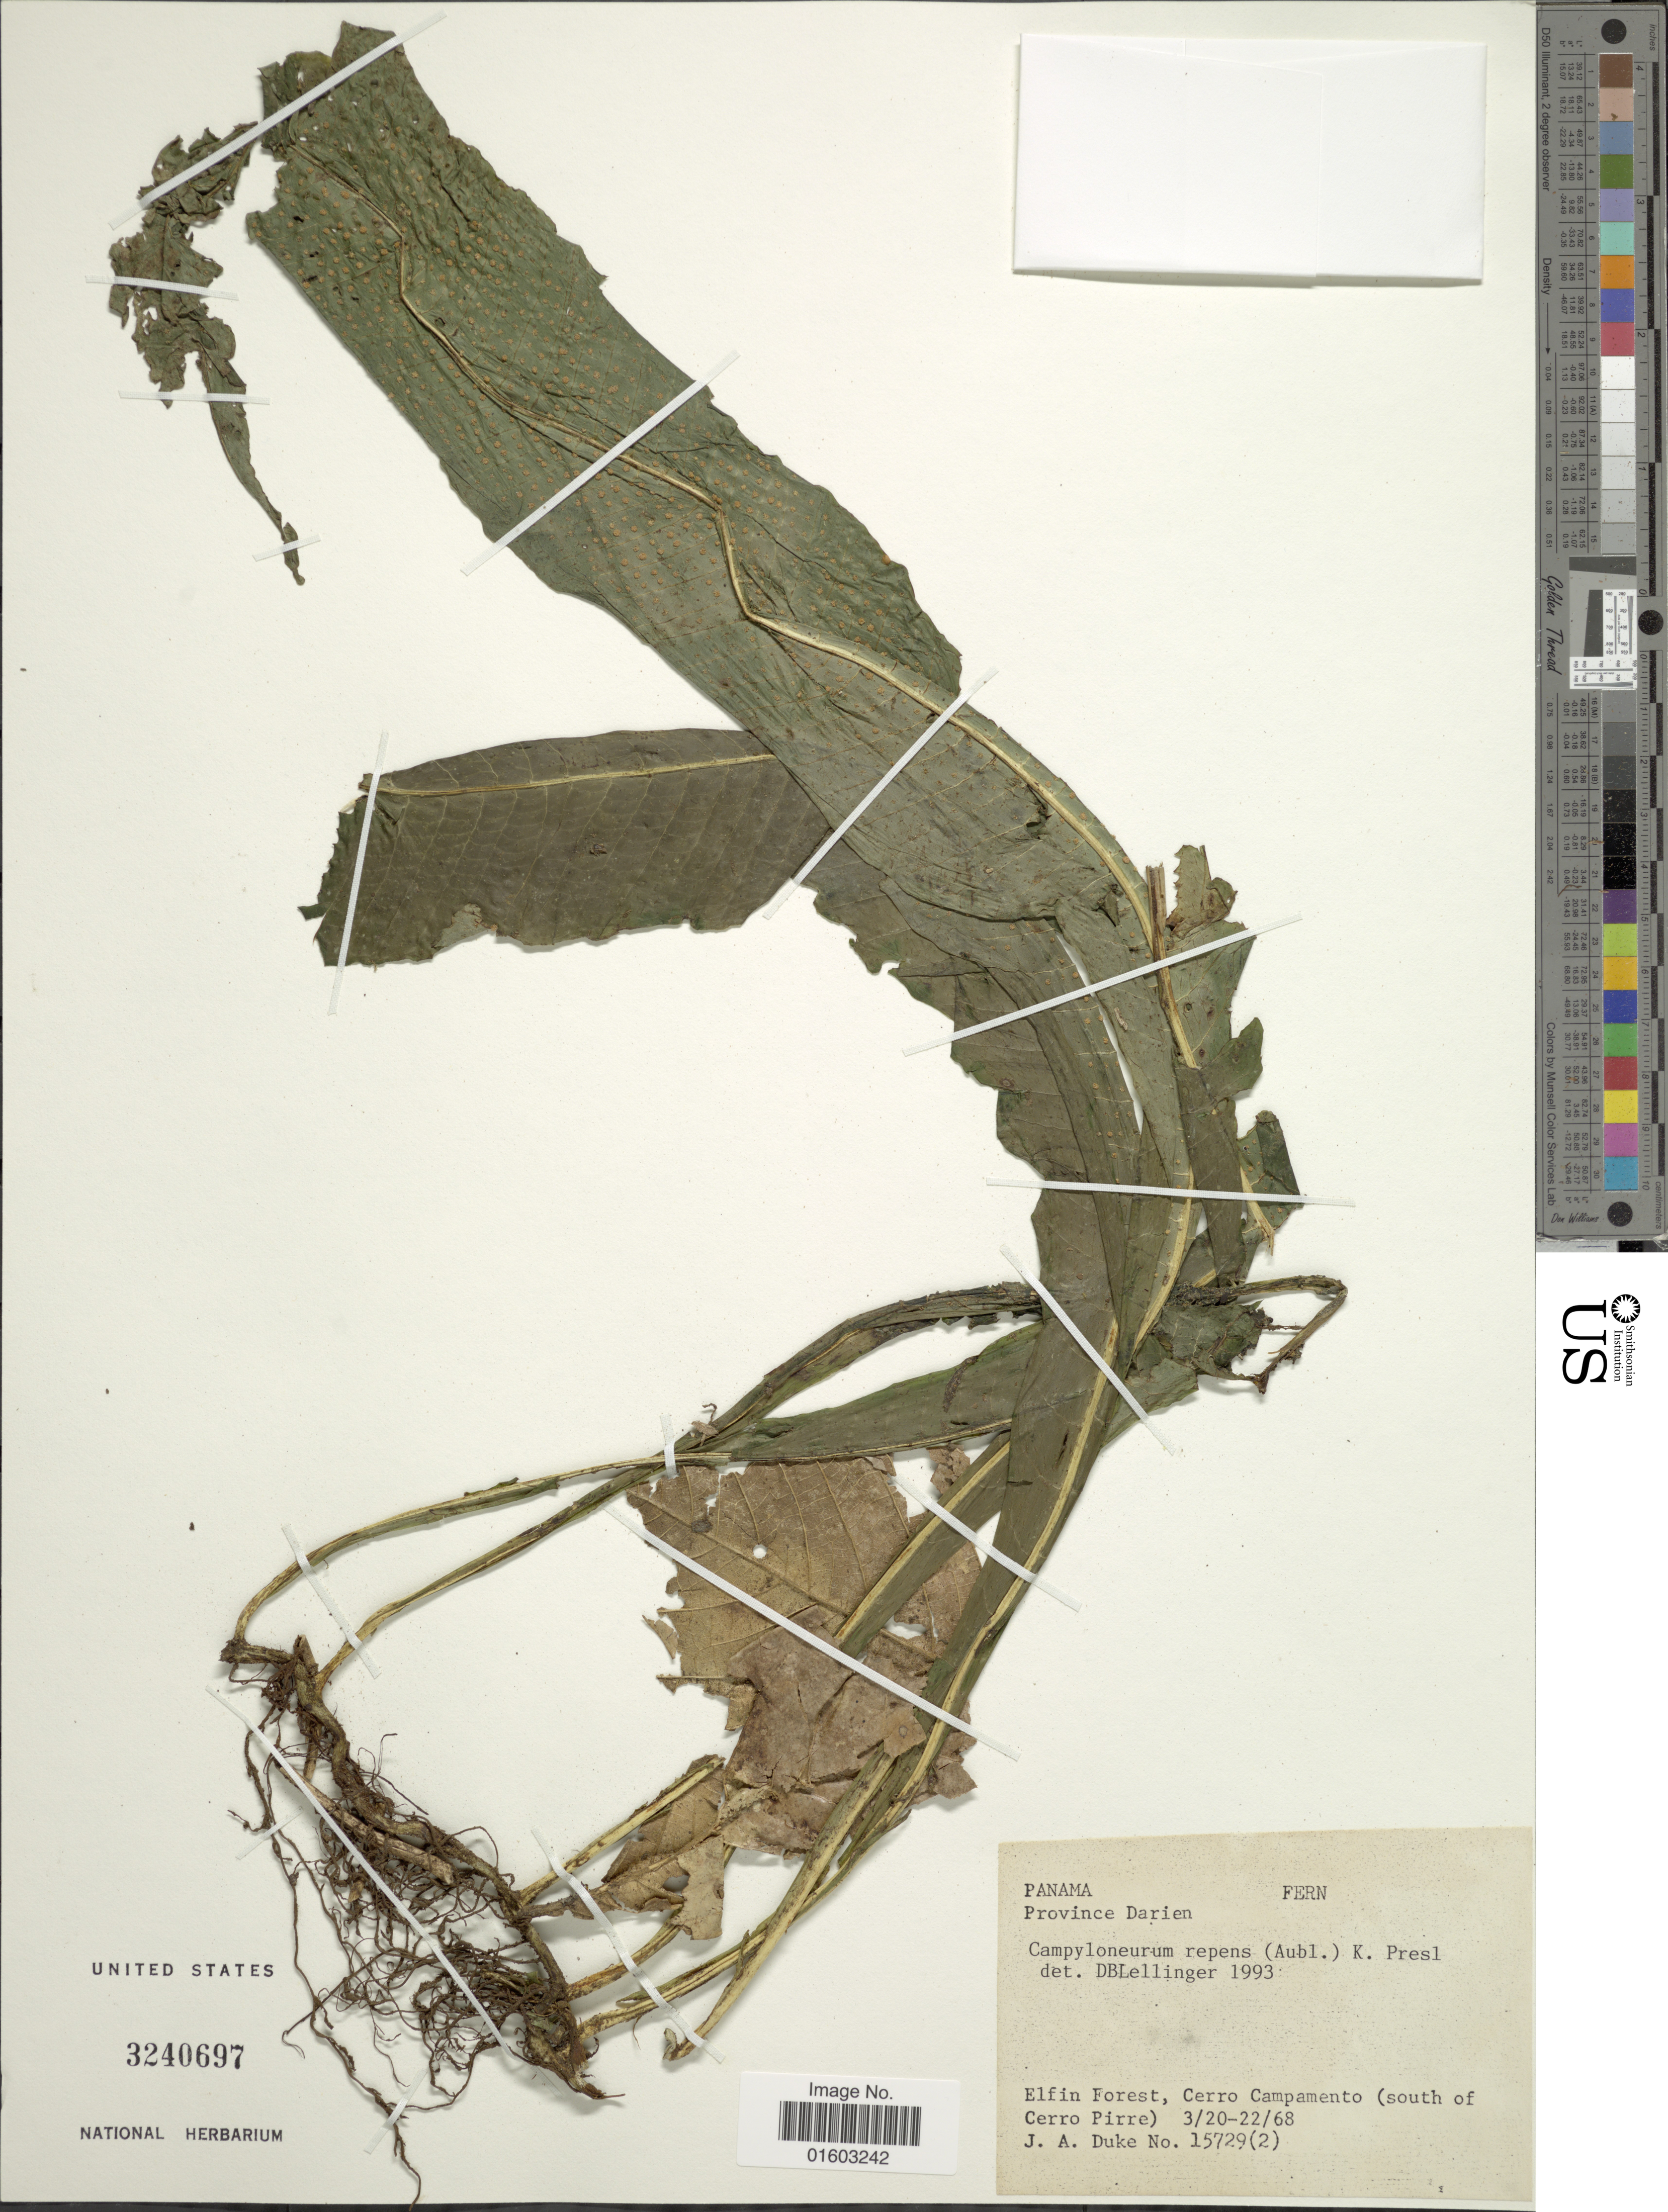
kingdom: Plantae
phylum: Tracheophyta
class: Polypodiopsida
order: Polypodiales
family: Polypodiaceae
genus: Campyloneurum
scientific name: Campyloneurum repens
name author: (Aubl.) C. Presl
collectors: J. A. Duke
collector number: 15729 (2)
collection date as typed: Transcribed d/m/y: 20/3/68 to 22/3/68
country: Panama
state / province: Darién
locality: Panama, Province Darien. Elfin Forest, Cerro Campamento (south of Cerro Pirre)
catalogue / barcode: US 3240697